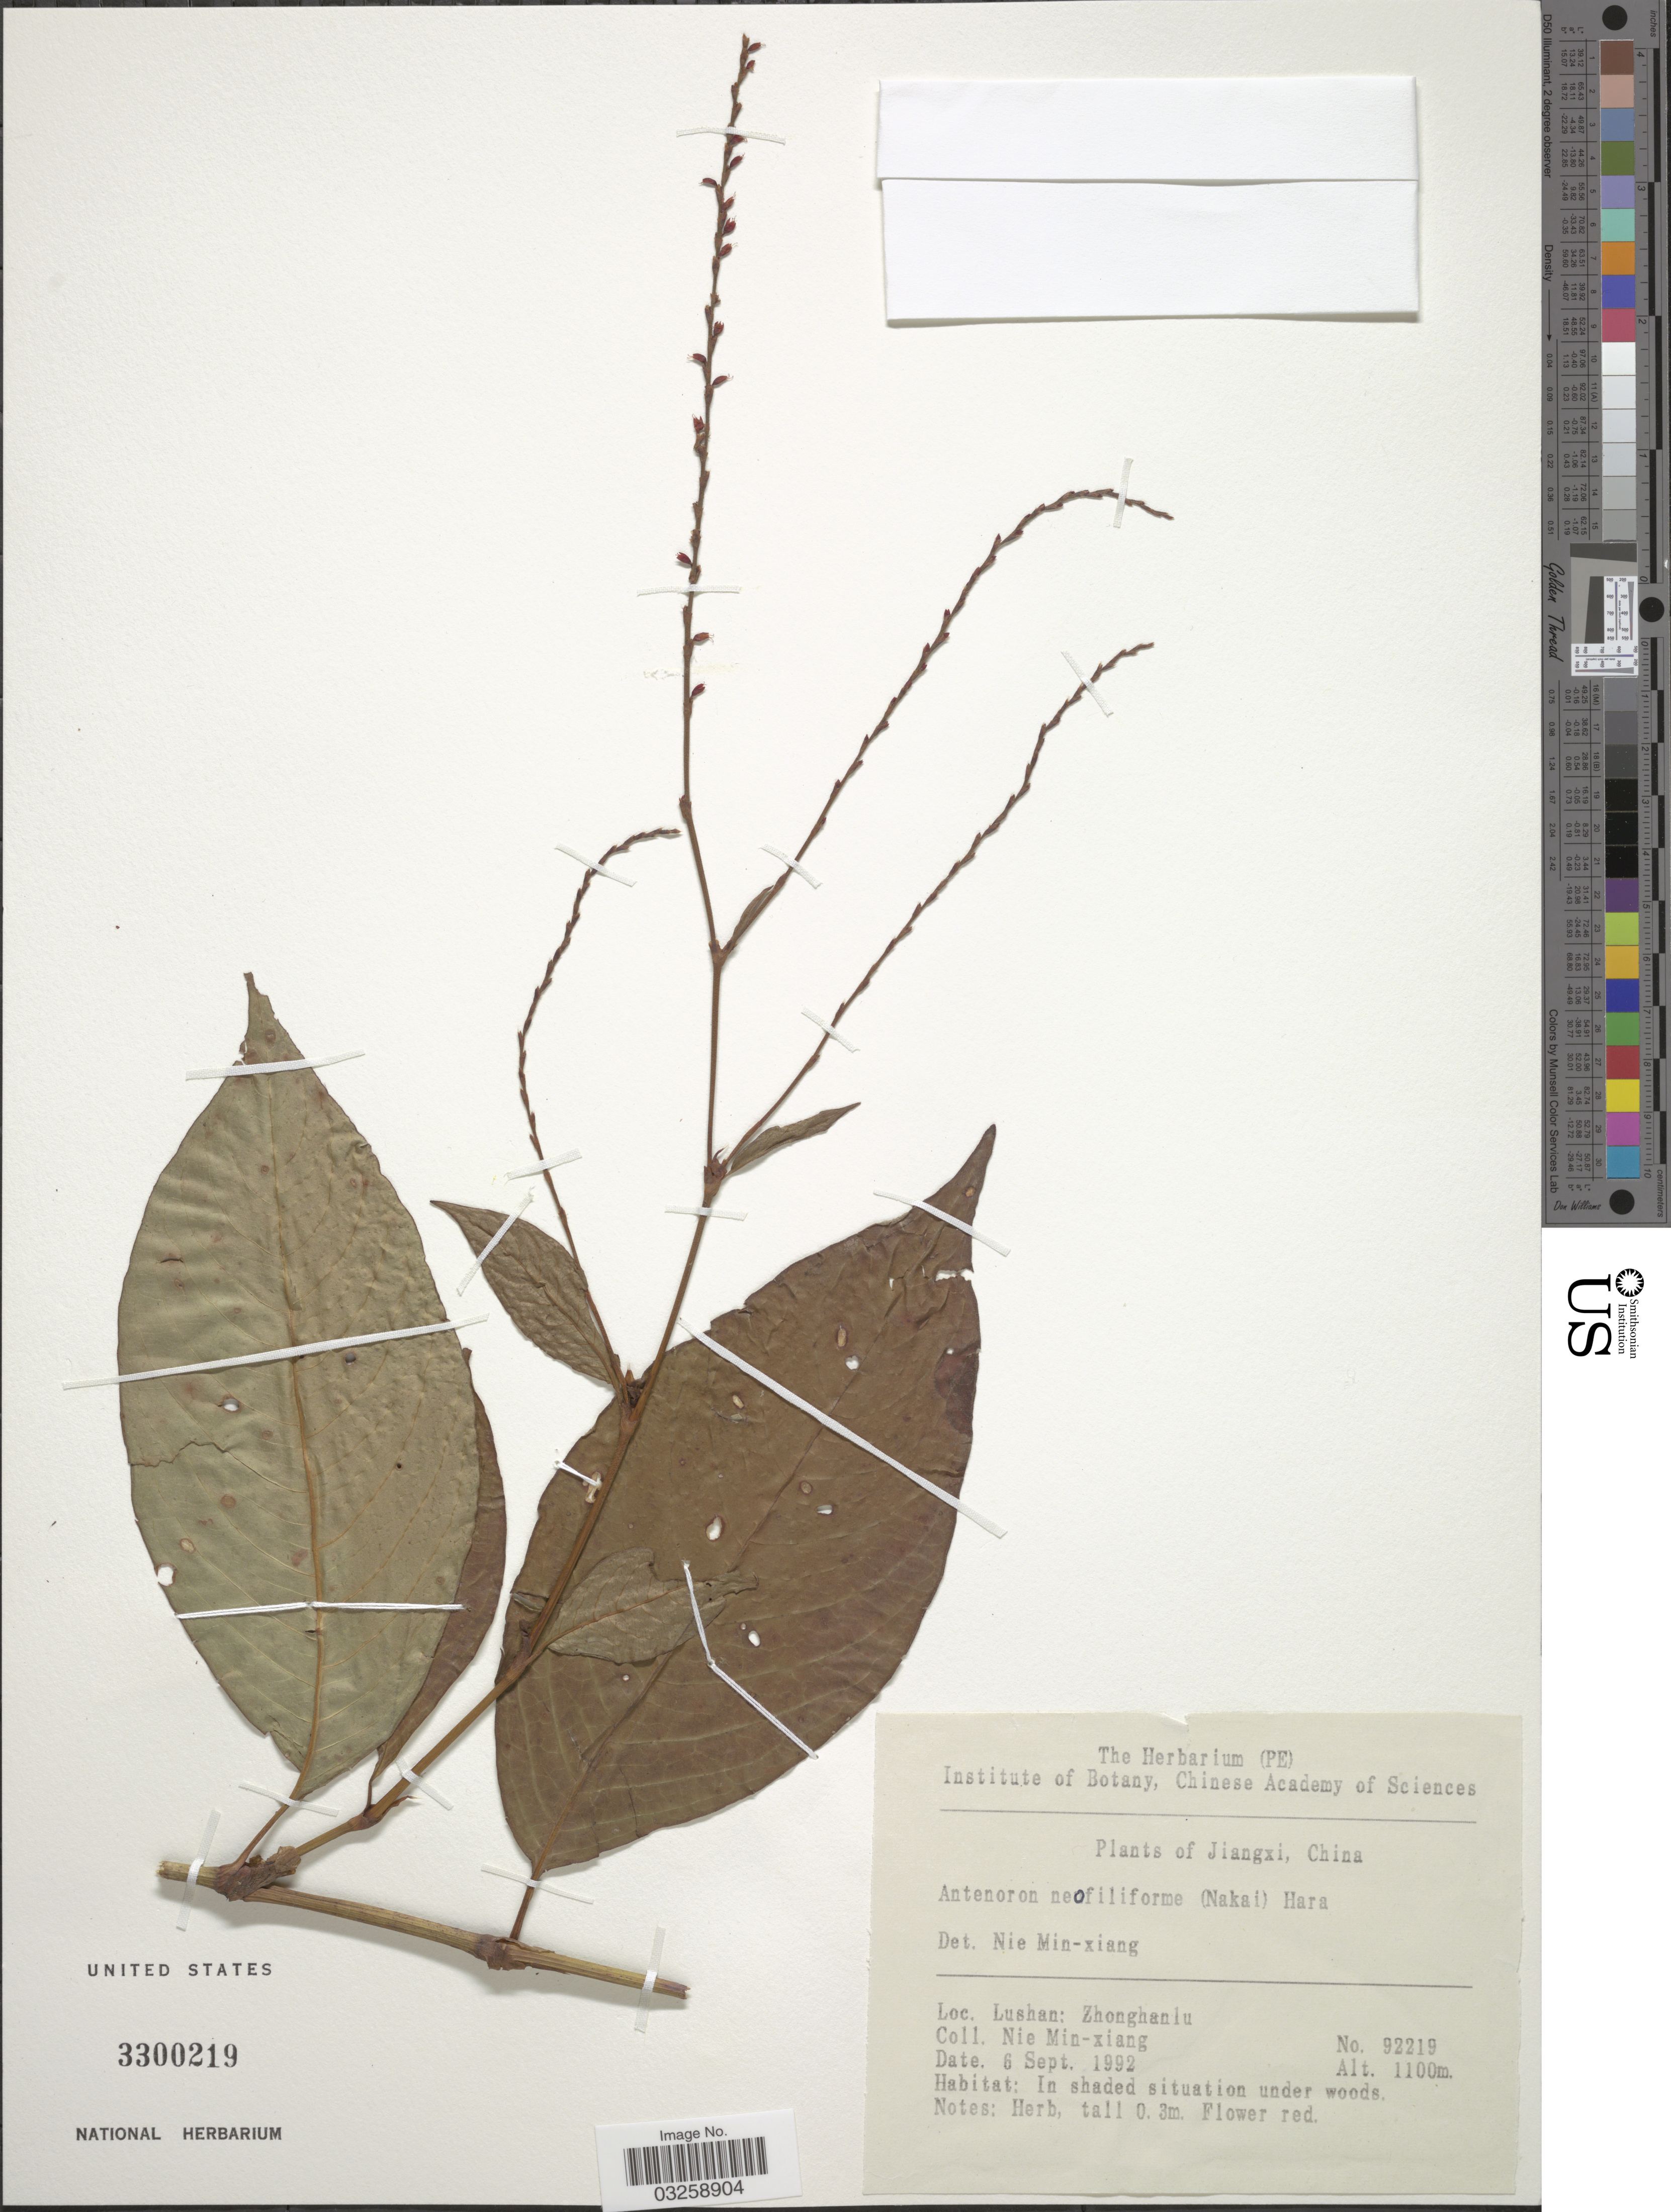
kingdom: Plantae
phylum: Tracheophyta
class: Magnoliopsida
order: Caryophyllales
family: Polygonaceae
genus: Persicaria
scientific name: Persicaria neofiliformis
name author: (Nakai) Ohki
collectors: M. Nie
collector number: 92219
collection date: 1992-09-06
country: China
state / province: Jiangxi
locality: Lushan: Zhonghanlu.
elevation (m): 1100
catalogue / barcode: US 3300219